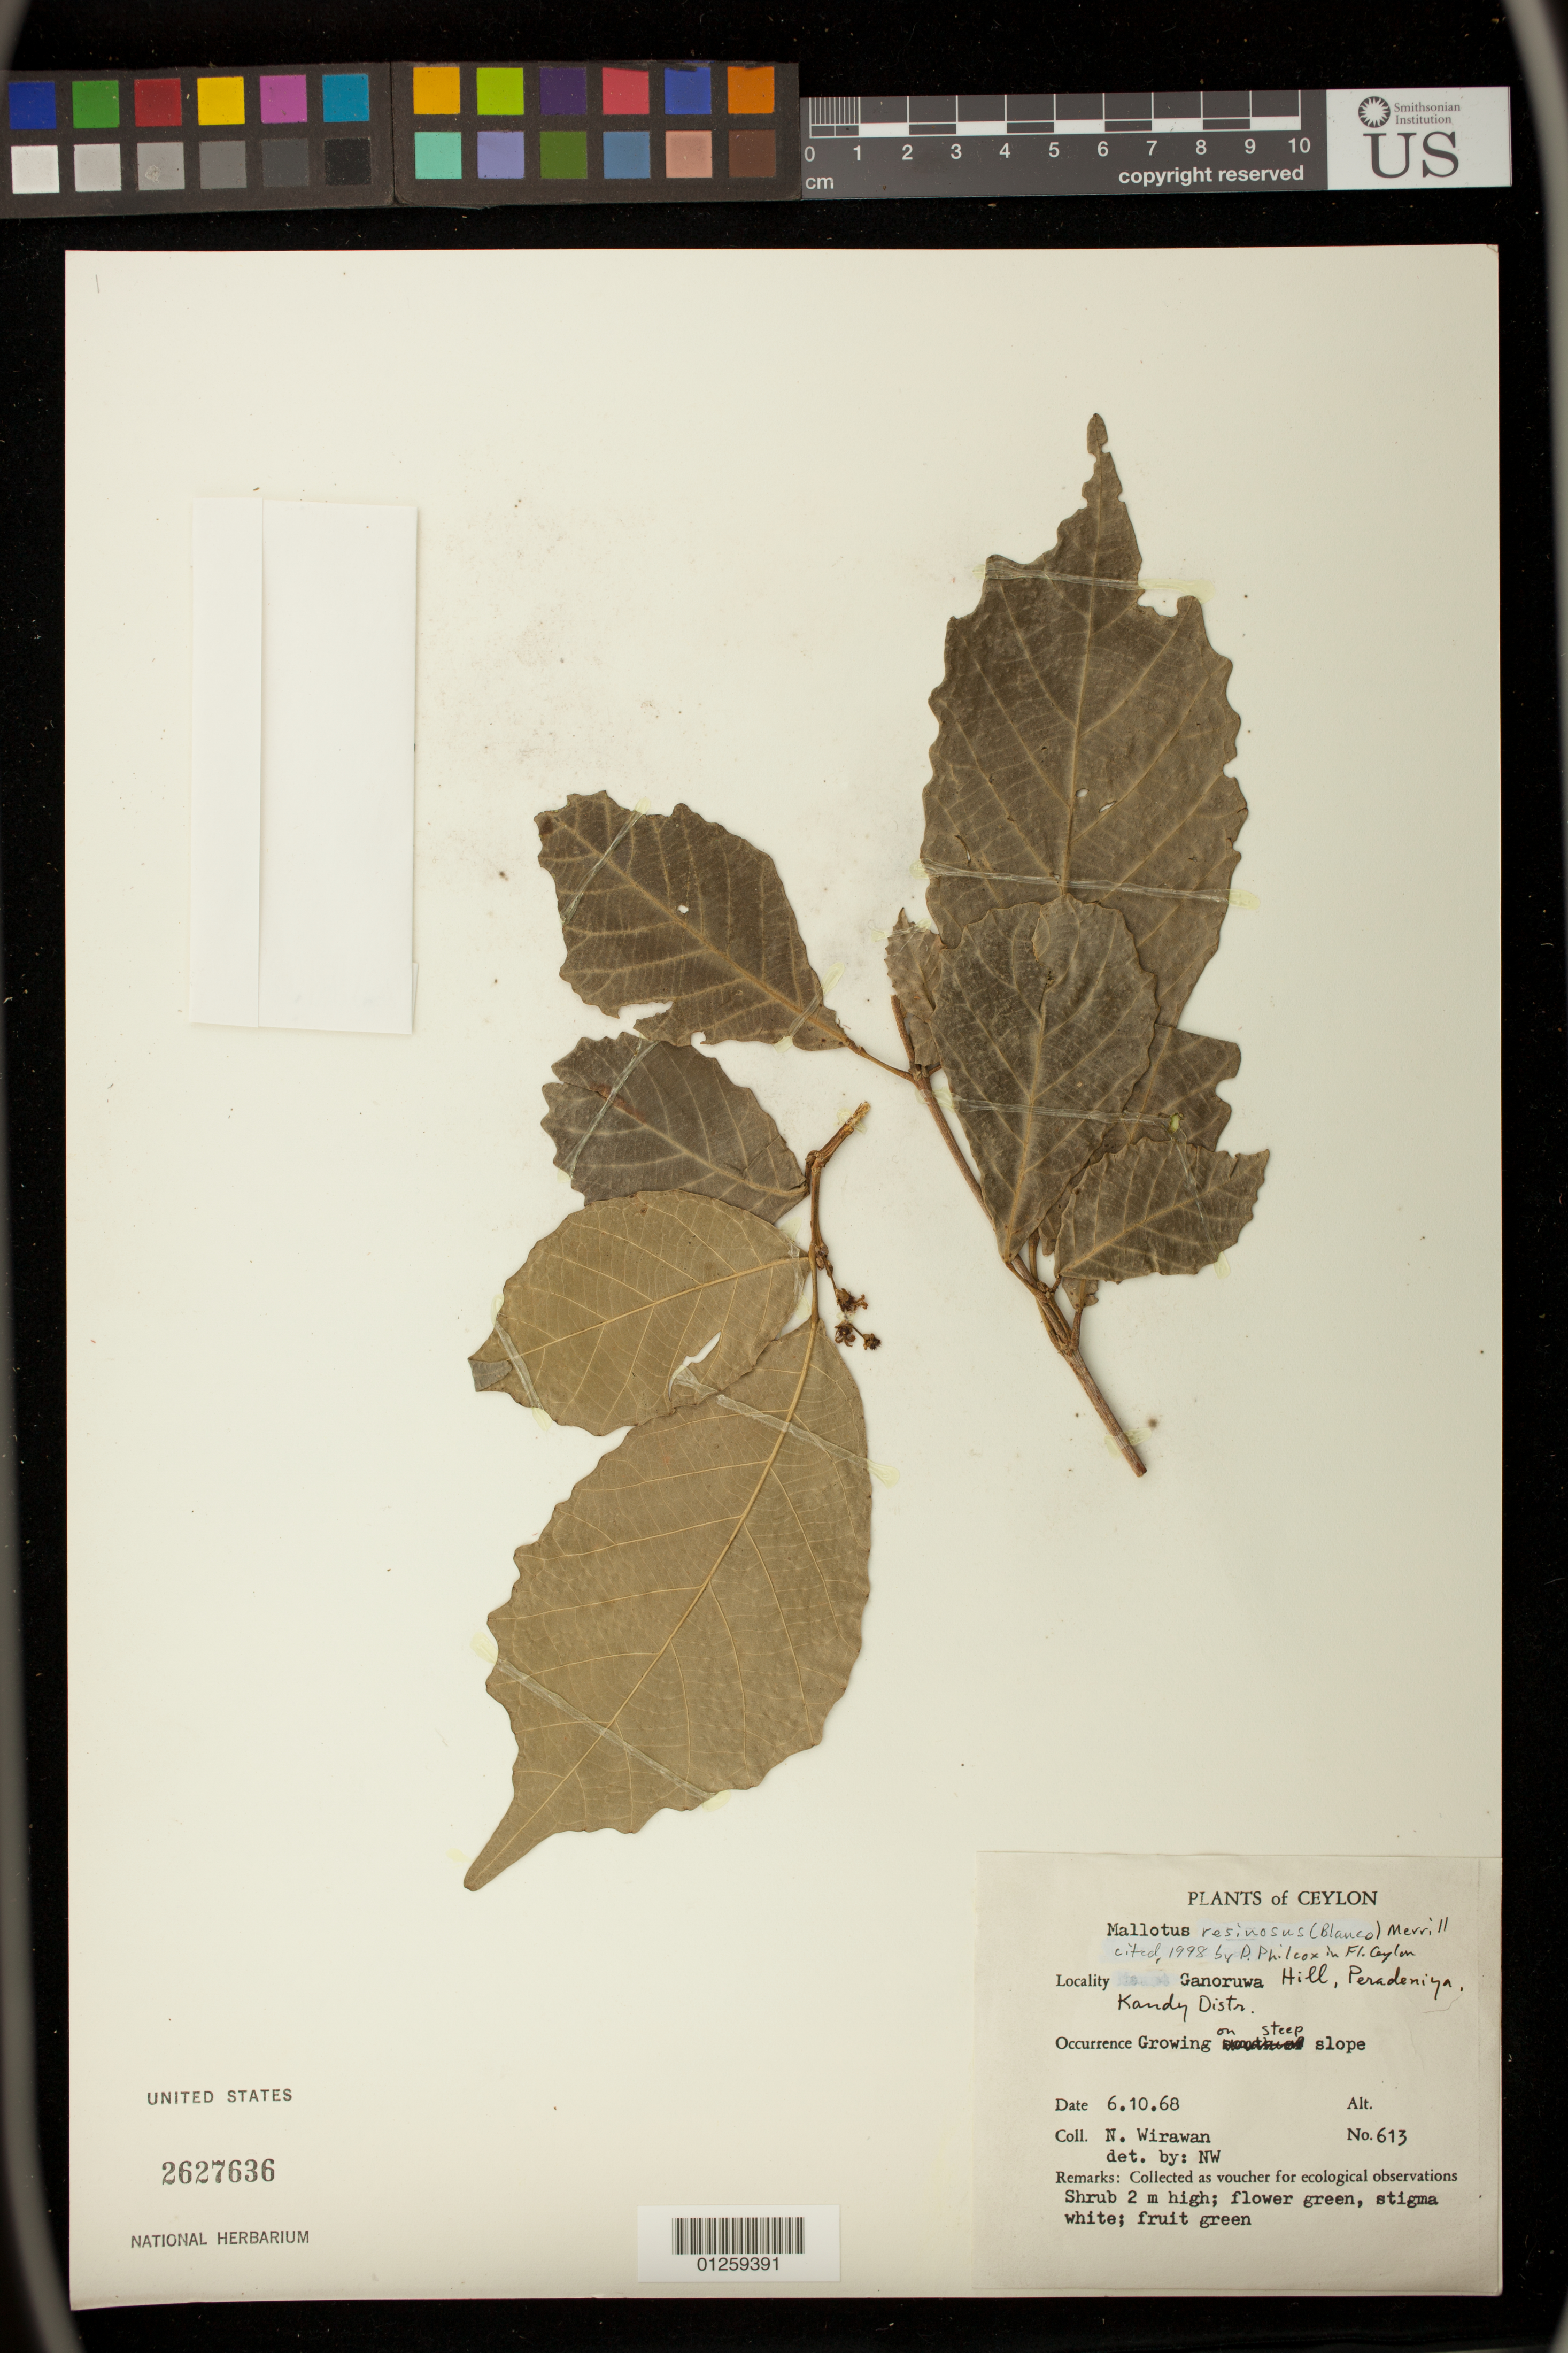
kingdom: Plantae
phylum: Tracheophyta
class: Magnoliopsida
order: Malpighiales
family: Euphorbiaceae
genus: Mallotus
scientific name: Mallotus resinosus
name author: (Blanco) Merr.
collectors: N. Wirawan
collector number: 613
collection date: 1968-10-06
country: Sri Lanka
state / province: Central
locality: Ganoruwa Hill, Peradeniya, Kandy Distr.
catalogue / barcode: US 2627636